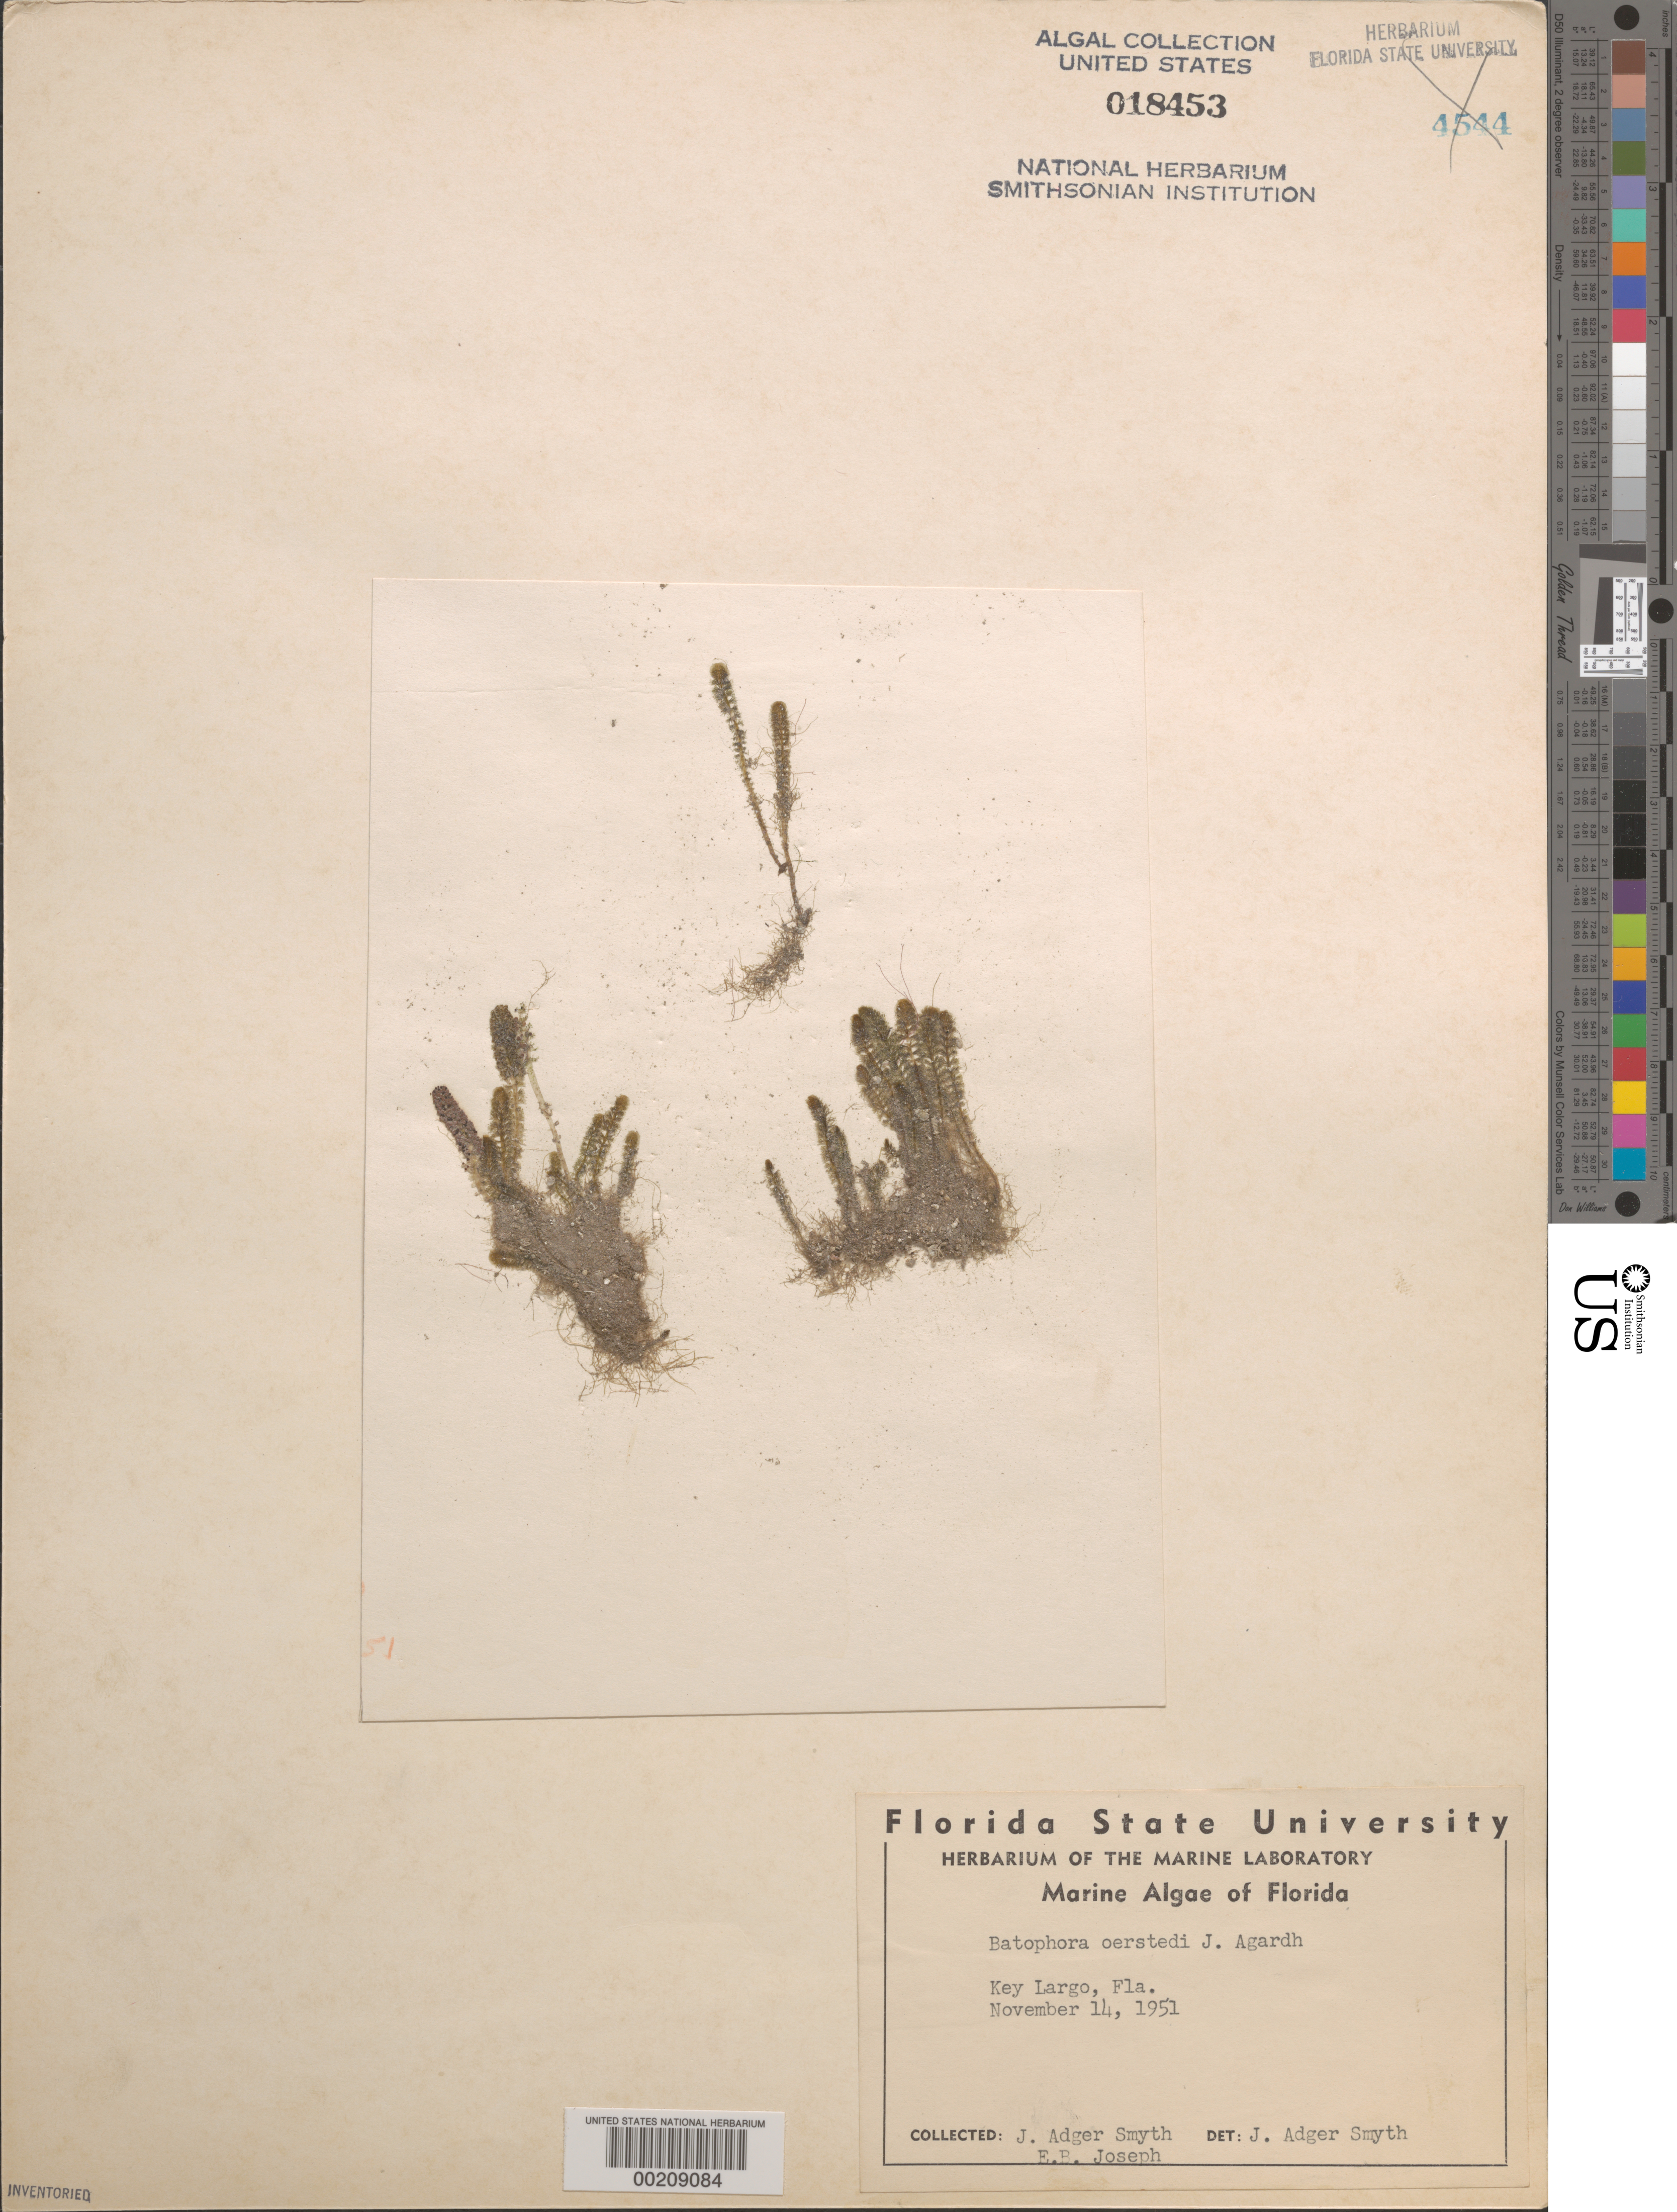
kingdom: Plantae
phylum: Chlorophyta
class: Ulvophyceae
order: Dasycladales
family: Dasycladaceae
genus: Batophora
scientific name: Batophora oerstedii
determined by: Smyth, J. A.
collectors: J. Smyth & E. Joseph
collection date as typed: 14 Nov 1951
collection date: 1951-11-14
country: United States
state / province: Florida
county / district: Monroe County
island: Key Largo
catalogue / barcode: US 18453